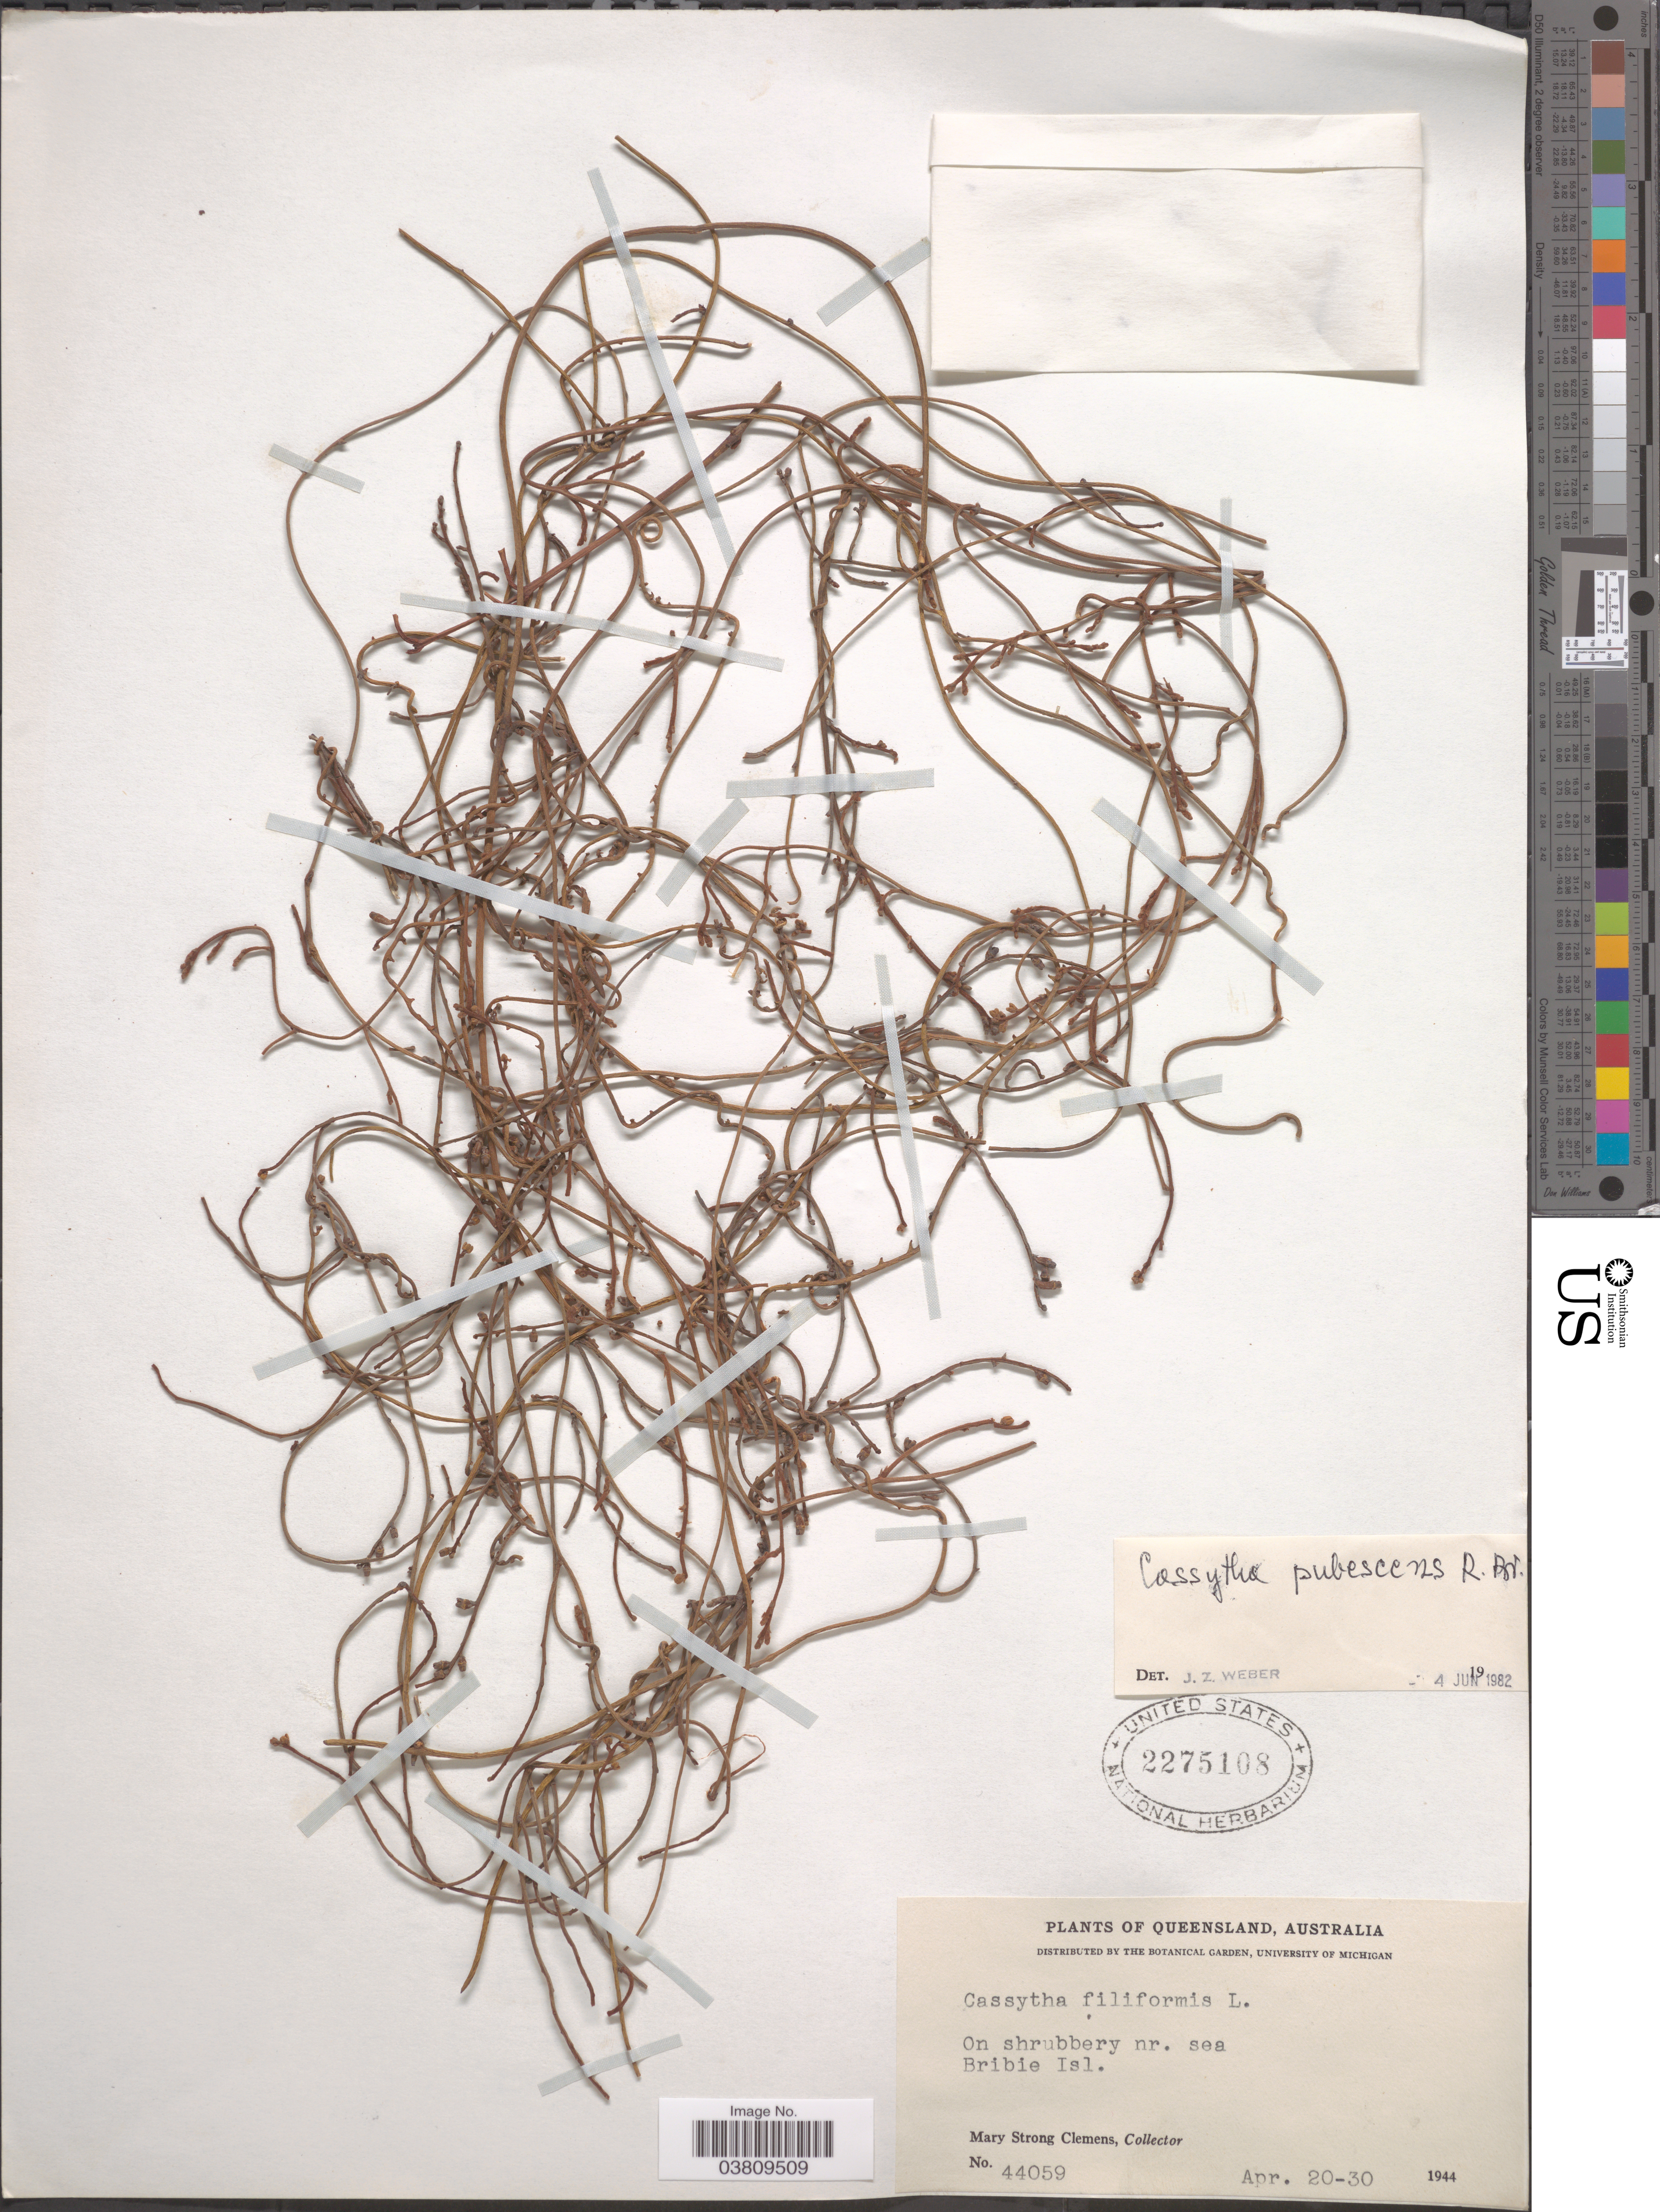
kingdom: Plantae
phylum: Tracheophyta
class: Magnoliopsida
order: Laurales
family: Lauraceae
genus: Cassytha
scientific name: Cassytha pubescens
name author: R. Br.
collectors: M. S. Clemens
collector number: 44059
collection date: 1944-04-20/1944-04-30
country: Australia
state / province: Queensland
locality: Nr. sea Bribie Isl.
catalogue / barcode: US 2275108